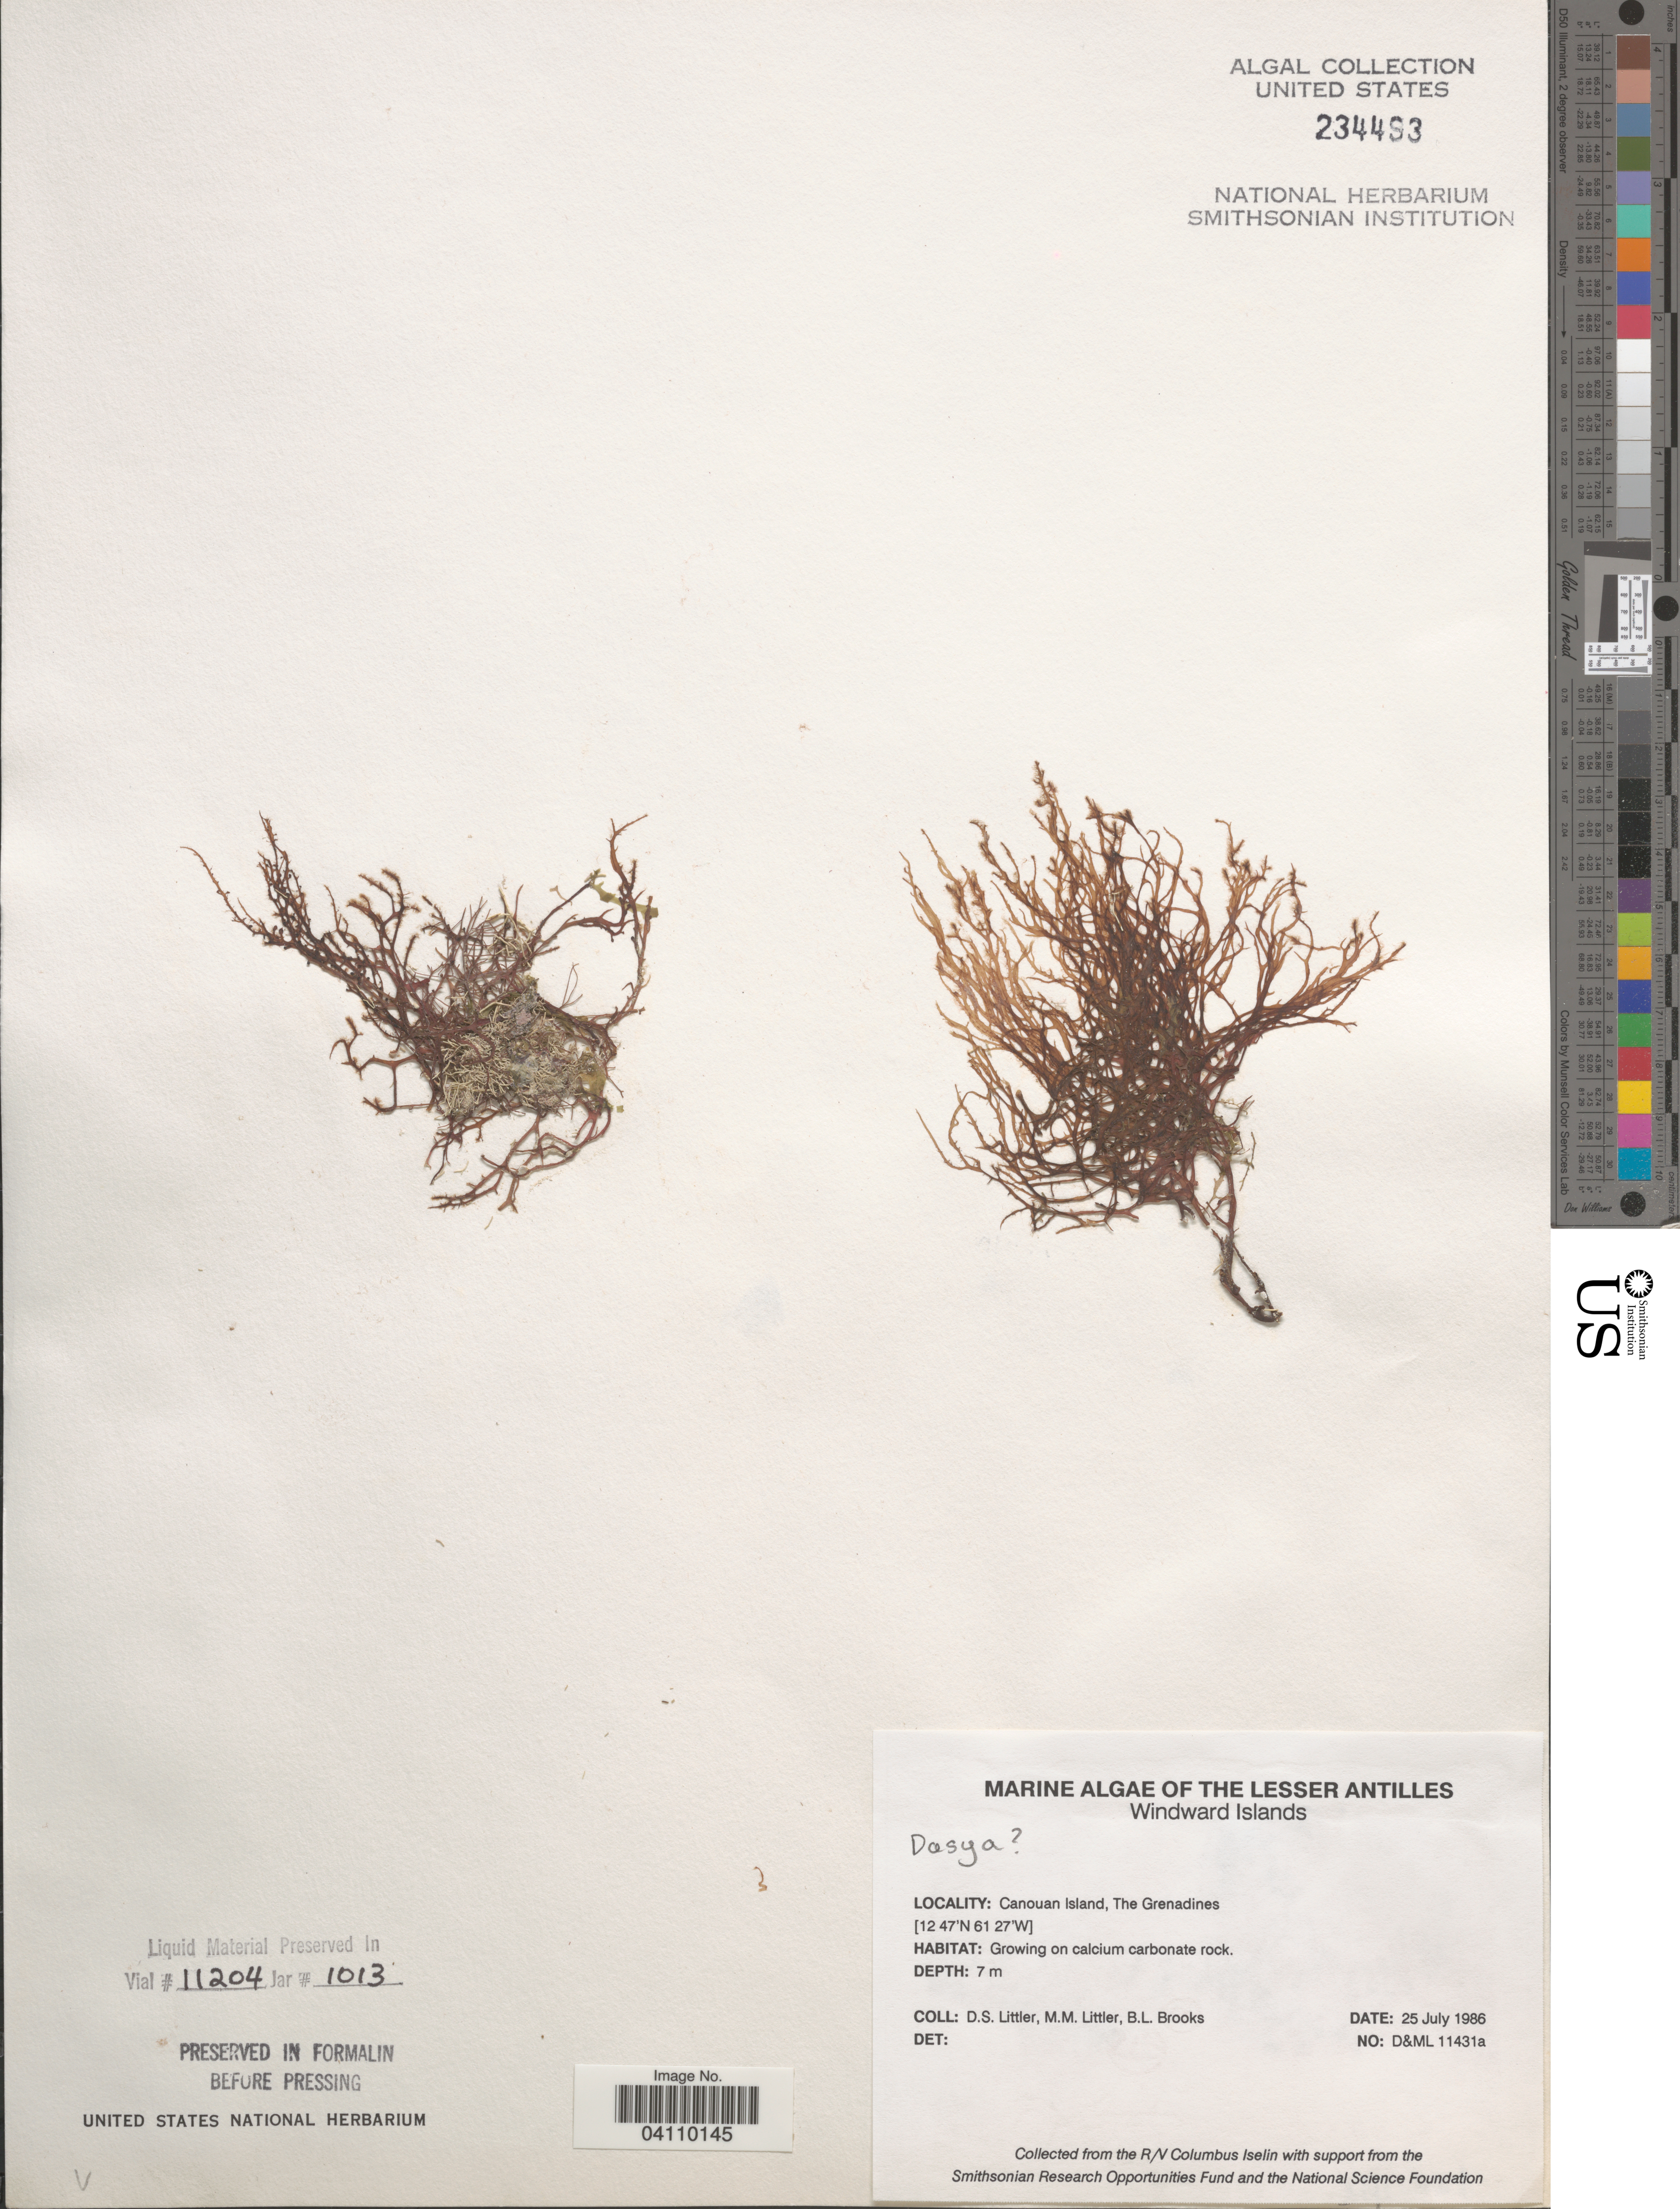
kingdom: Plantae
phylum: Rhodophyta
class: Florideophyceae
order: Ceramiales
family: Dasyaceae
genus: Dasya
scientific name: Dasya sp.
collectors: D. S. Littler & B. Brooks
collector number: D&ML11431a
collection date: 1986-07-25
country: St. Vincent - Grenadines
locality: The Lesser Antilles. Windward Islands. Canouan Island, The Grenadines.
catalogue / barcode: US 234493